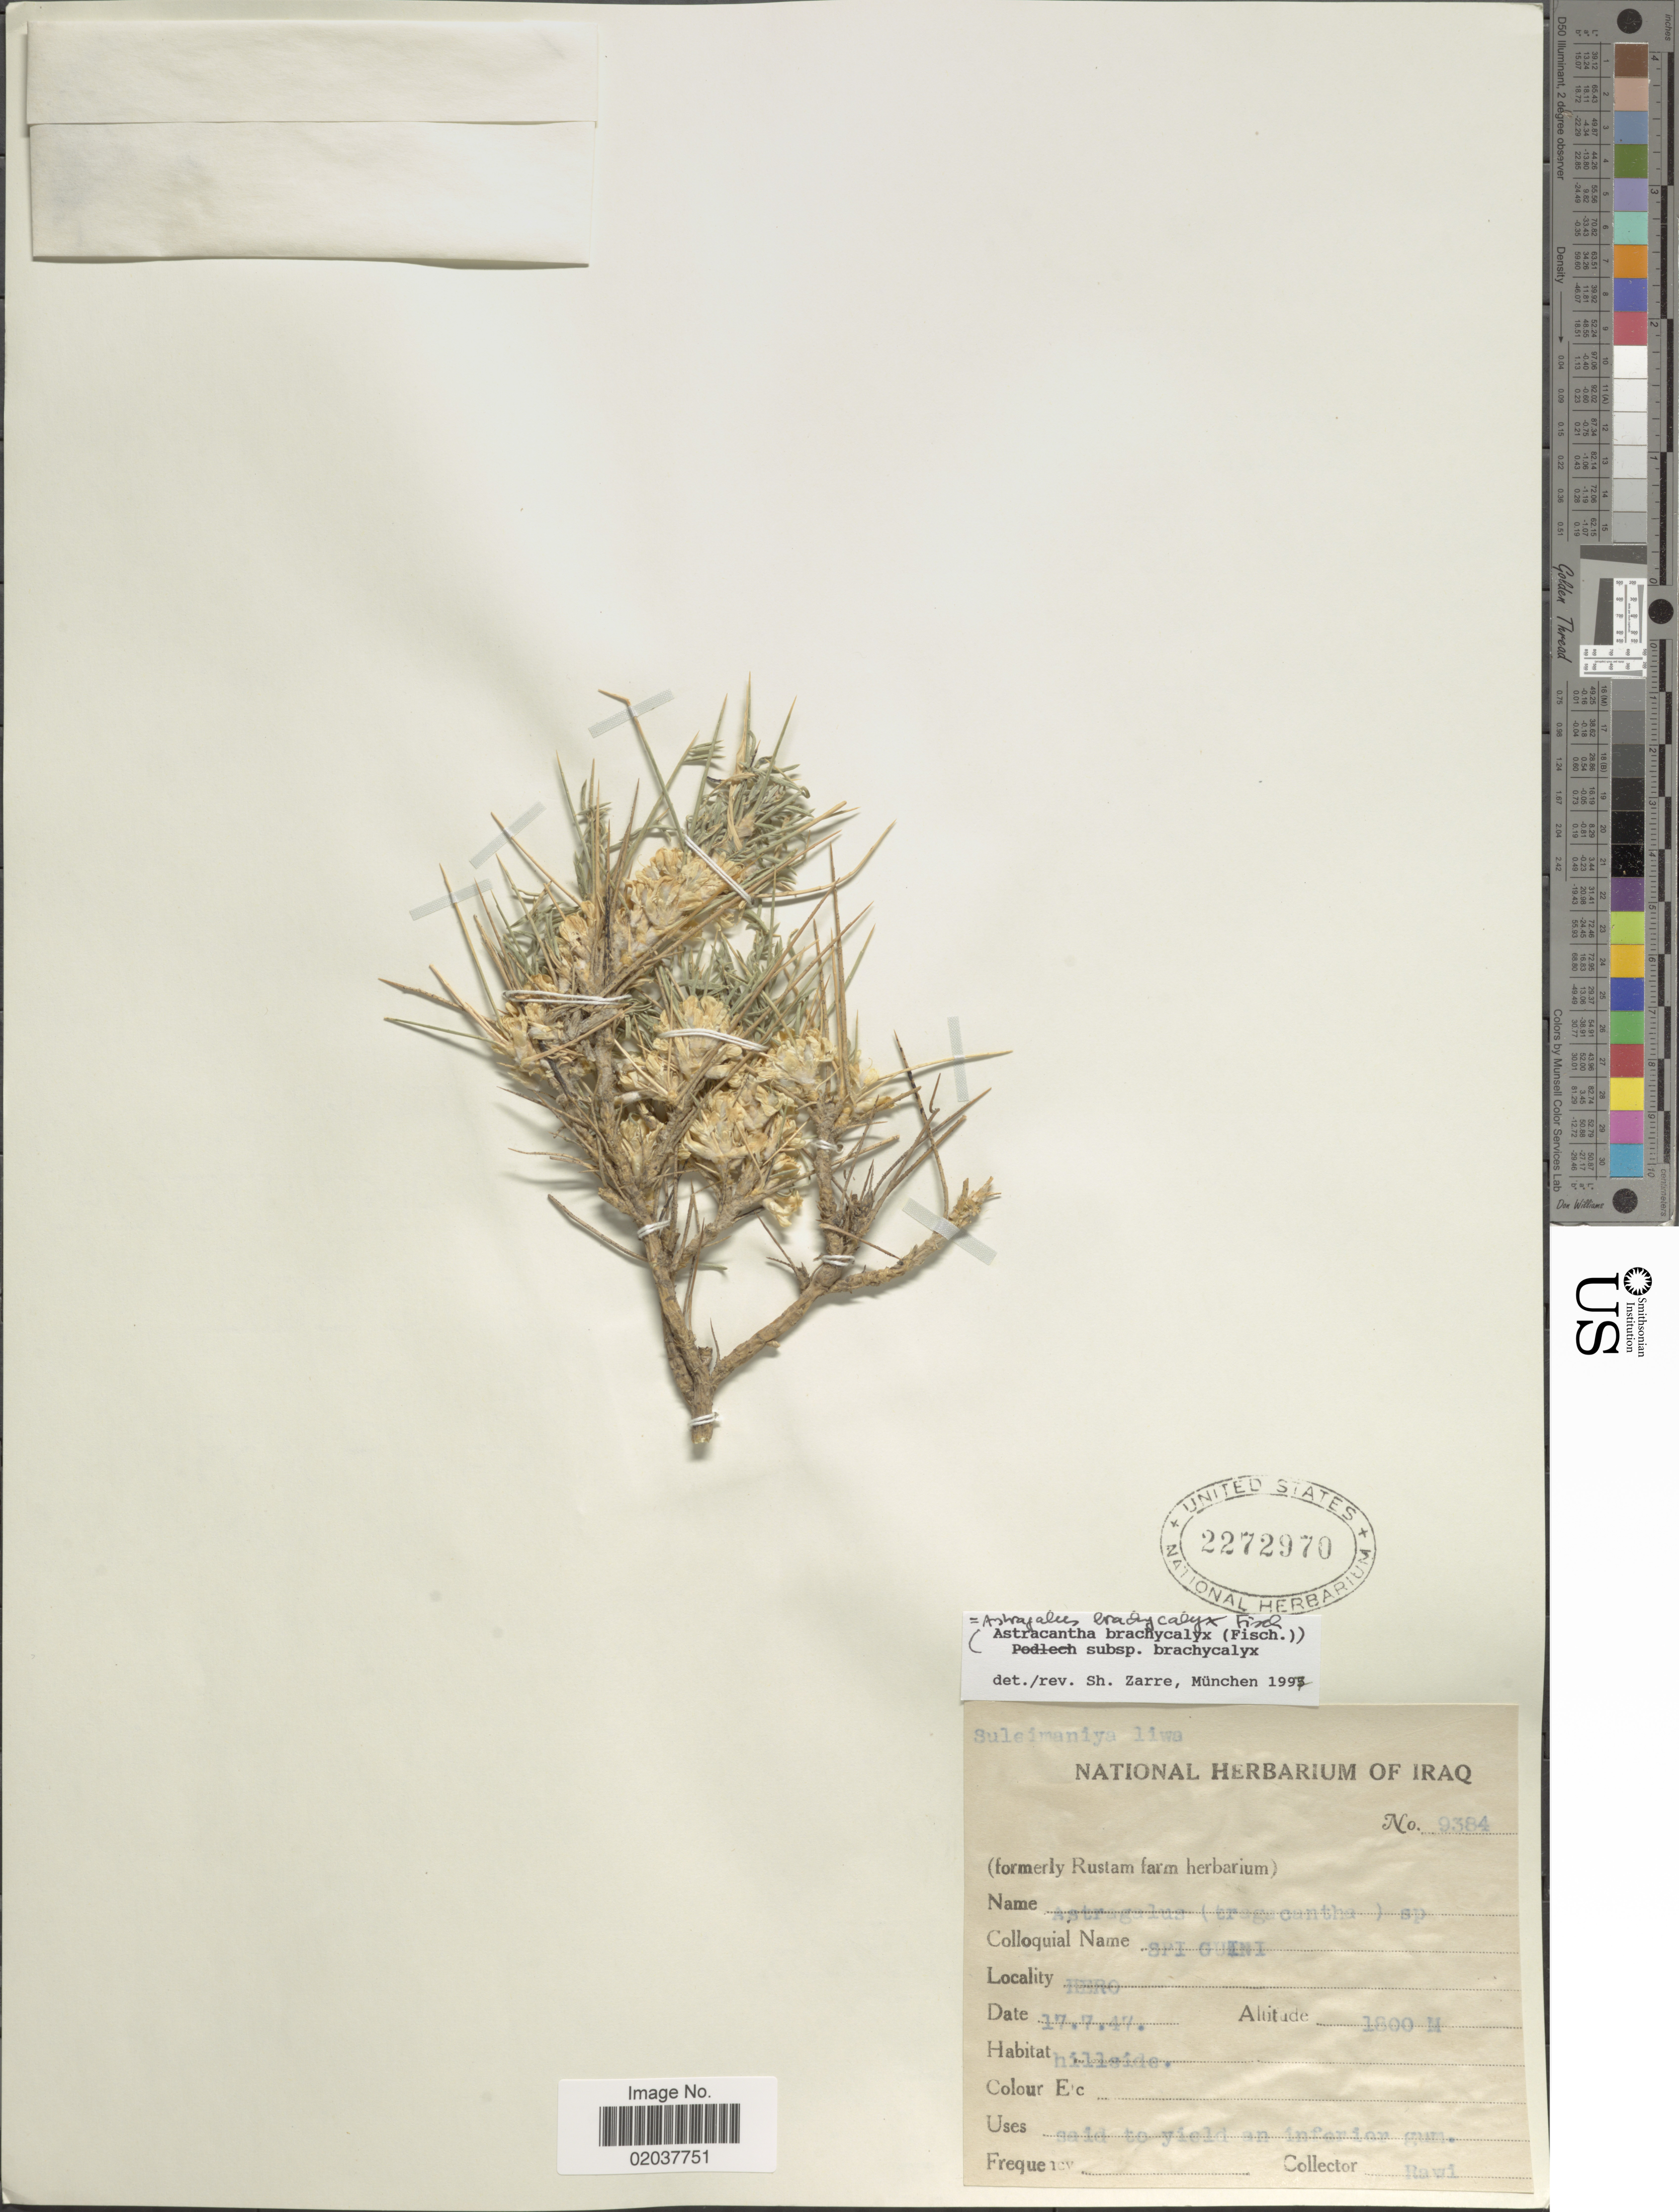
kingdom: Plantae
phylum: Tracheophyta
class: Magnoliopsida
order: Fabales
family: Fabaceae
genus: Astragalus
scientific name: Astragalus brachycalyx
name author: Fisch. ex Hohen.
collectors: -. Rawi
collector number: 9384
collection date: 1947-07-17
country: Iraq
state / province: As Sulaymaniyah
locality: Suleimaniya lewi. Hero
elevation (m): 1800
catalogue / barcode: US 2272970